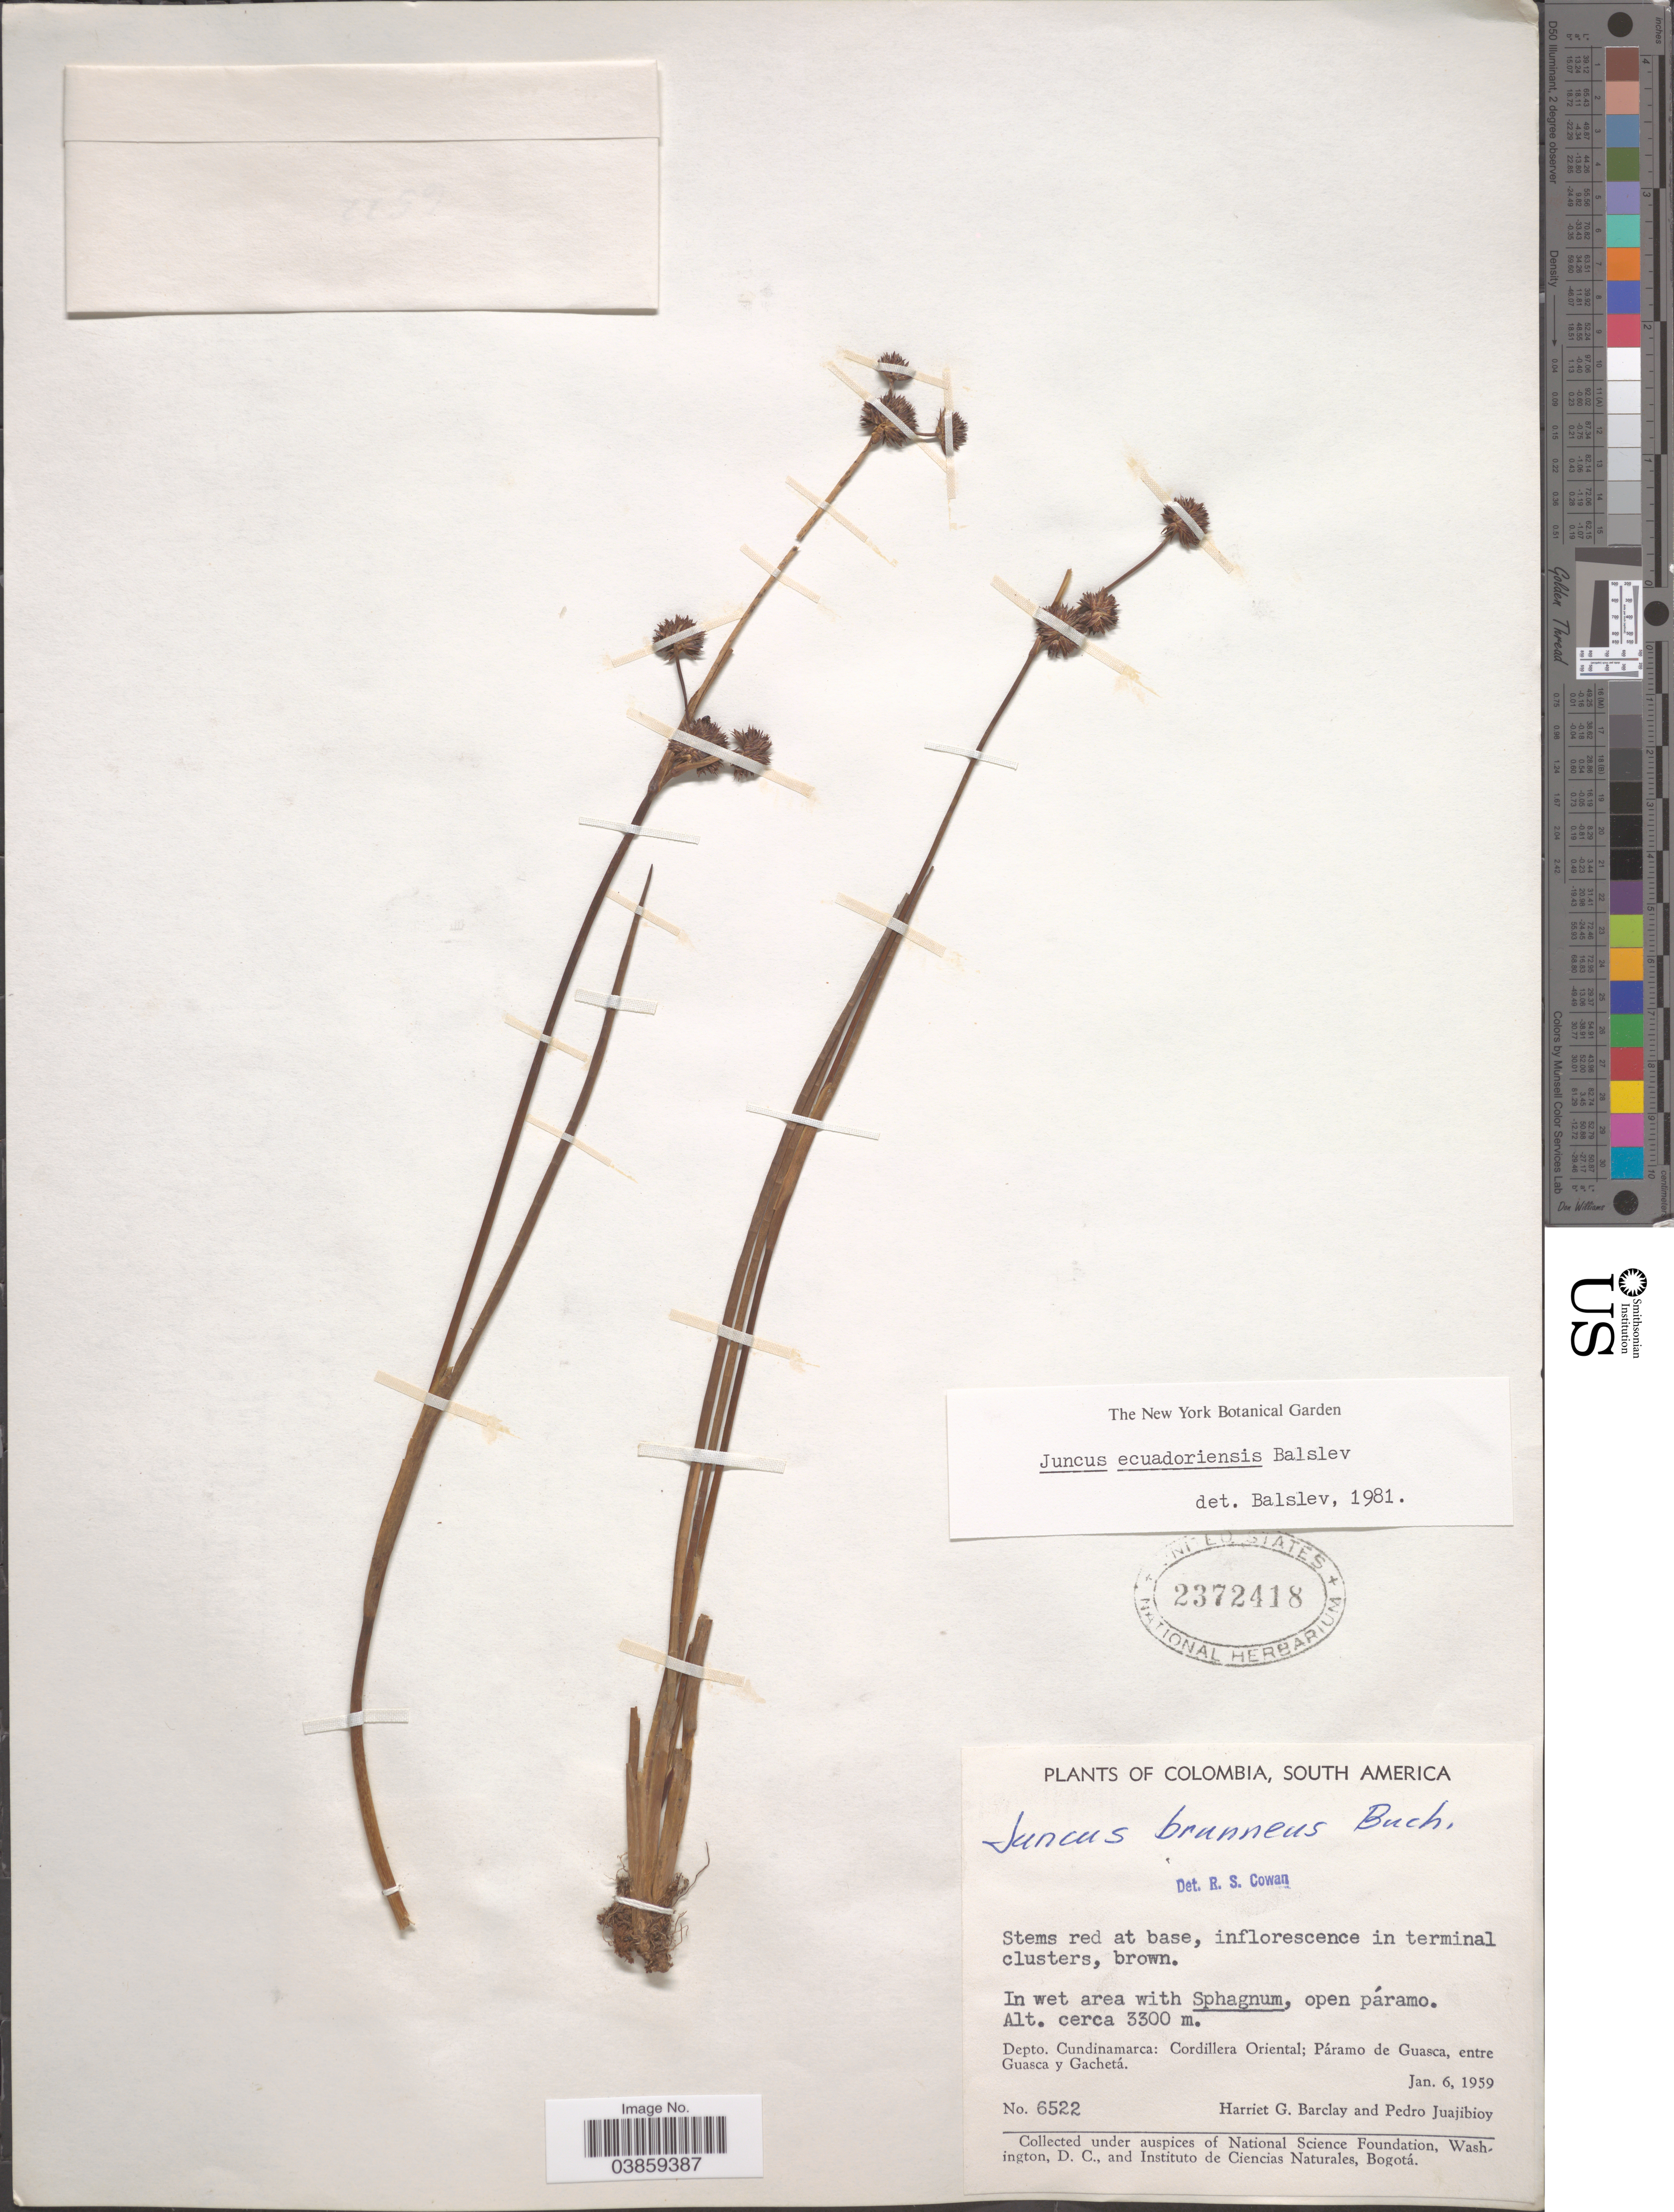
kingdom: Plantae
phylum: Tracheophyta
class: Liliopsida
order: Poales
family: Juncaceae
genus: Juncus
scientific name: Juncus ecuadoriensis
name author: Balslev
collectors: H. G. Barclay & P. Juajibioy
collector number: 6522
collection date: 1959-01-06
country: Colombia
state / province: Cundinamarca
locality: Depto. Cundinamarca: Cordillera Oriental; Páramo de Guasca, entre Guasca y Gachetá.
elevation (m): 3300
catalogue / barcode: US 2372418